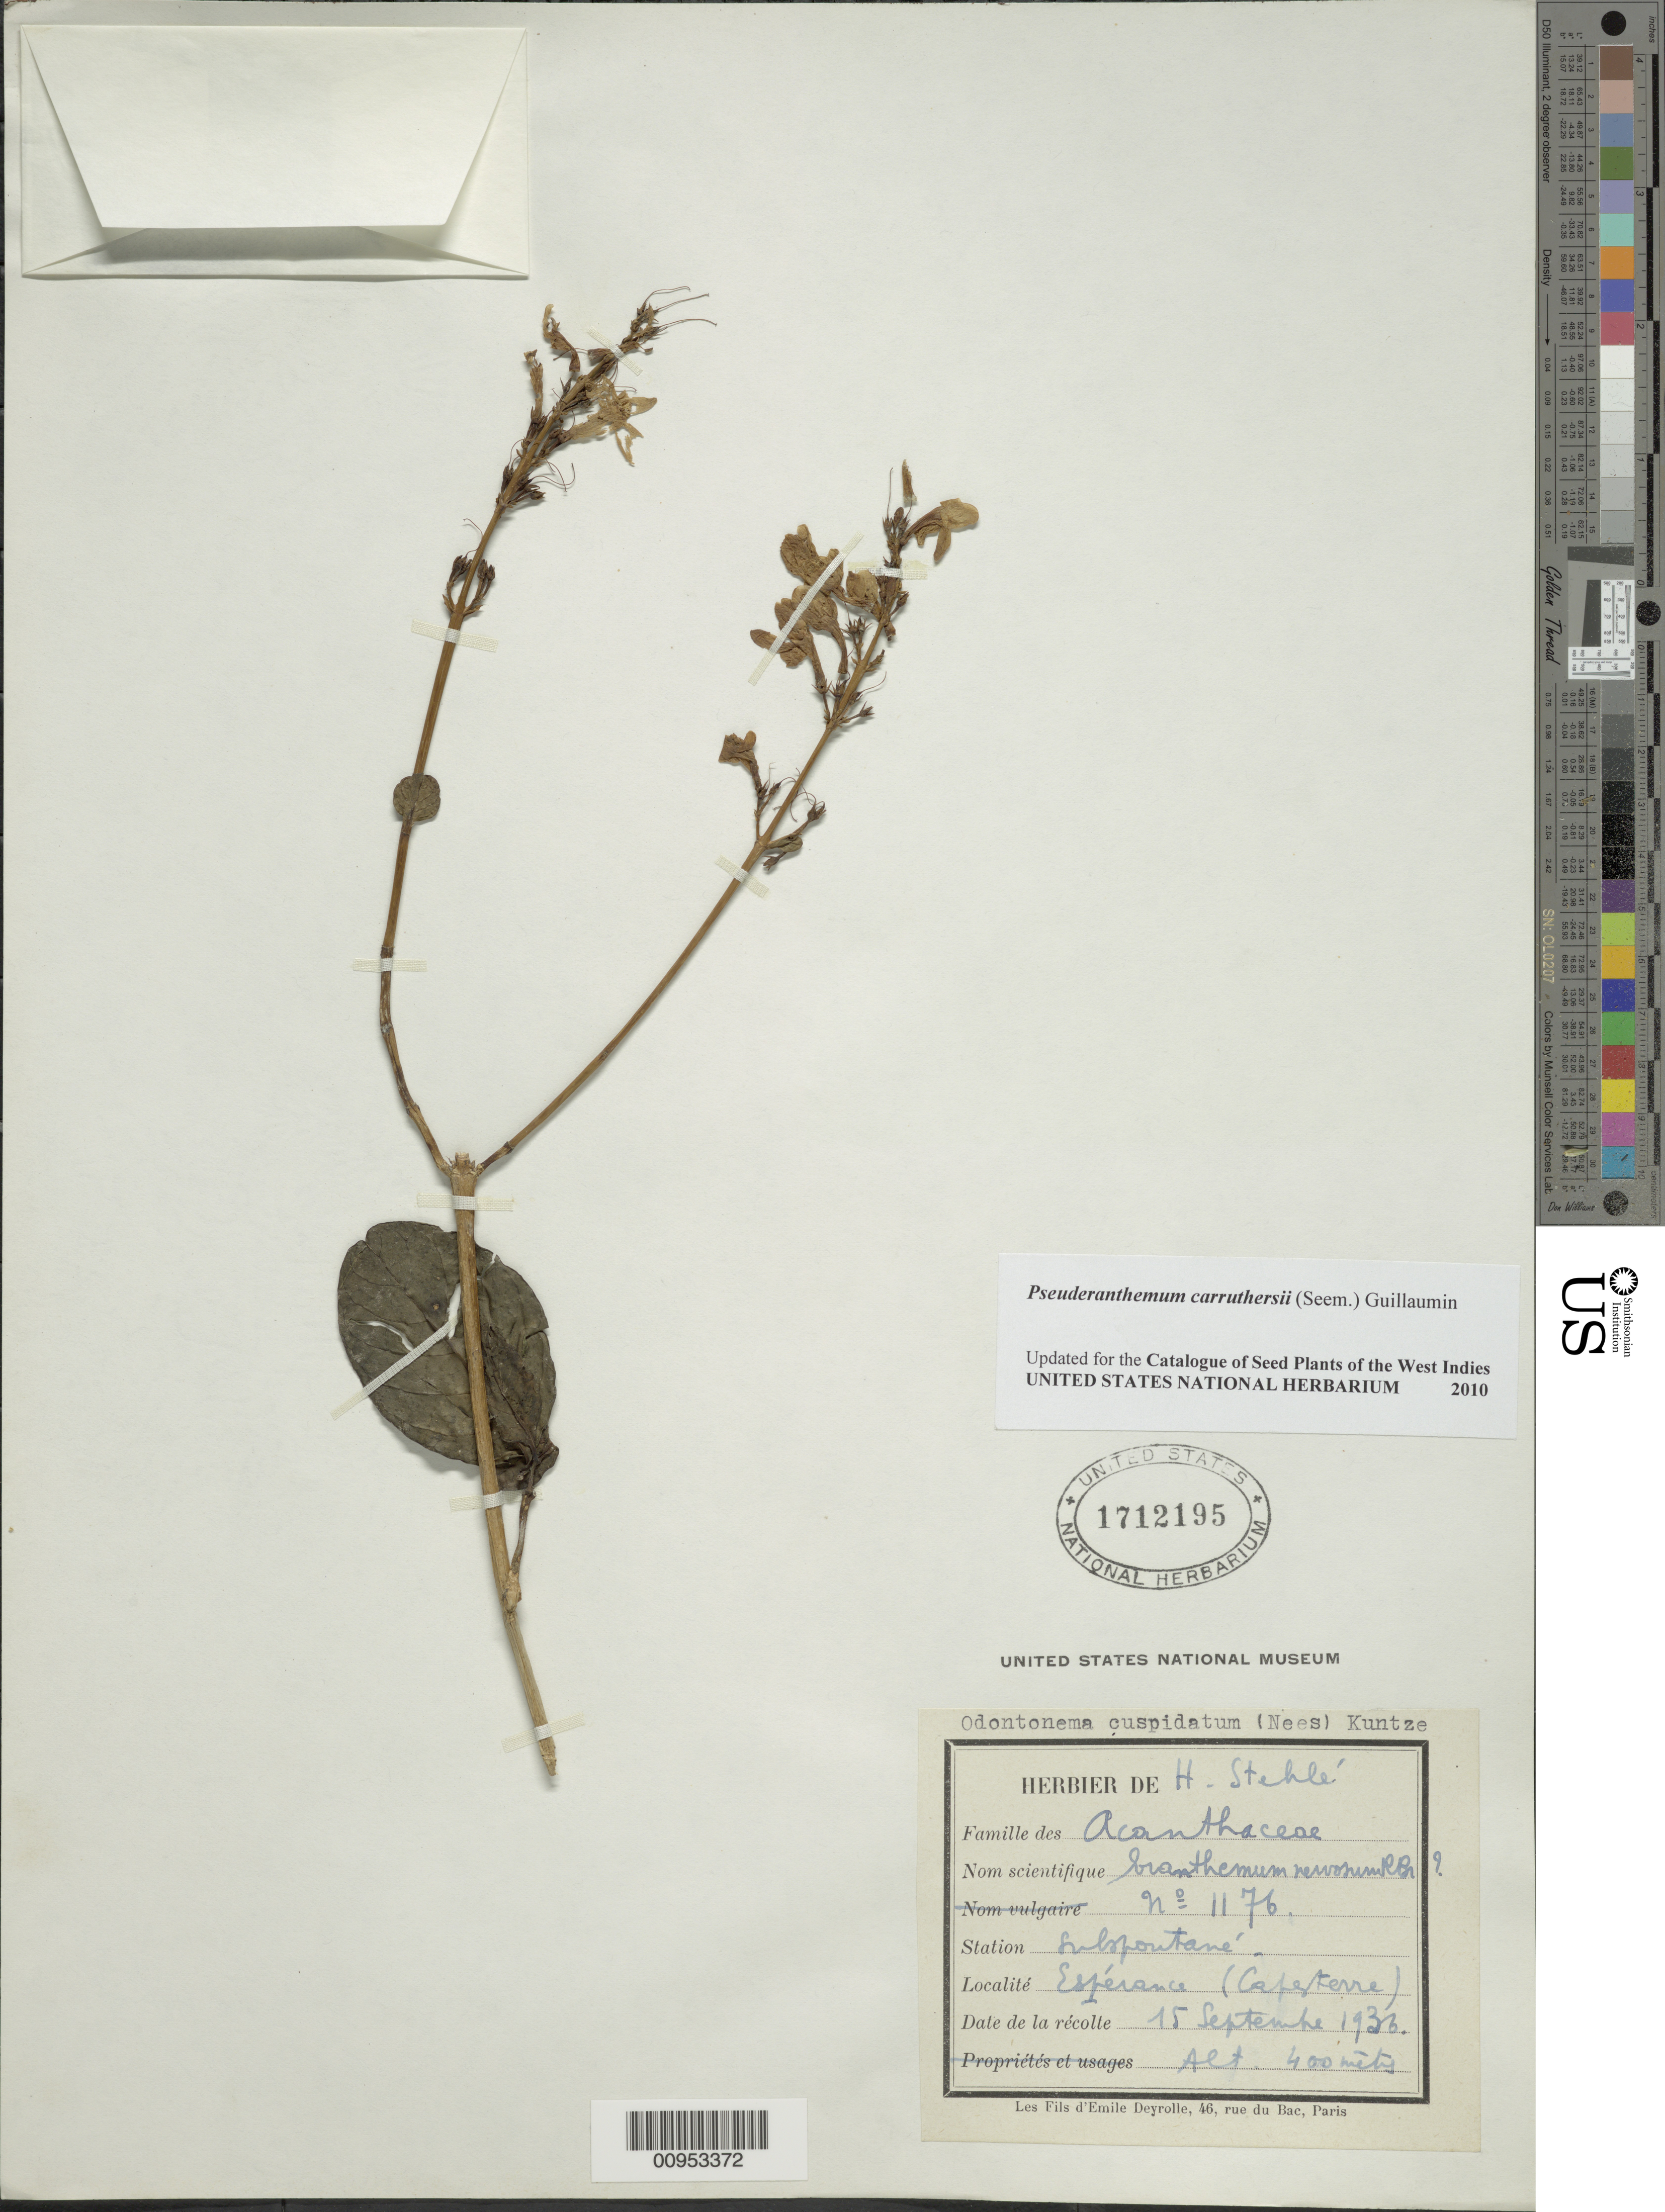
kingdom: Plantae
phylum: Tracheophyta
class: Magnoliopsida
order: Lamiales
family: Acanthaceae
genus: Pseuderanthemum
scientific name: Pseuderanthemum carruthersii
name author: (Seem.) Guillaumin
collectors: H. Stehlé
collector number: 1176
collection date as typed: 15 Sep 1936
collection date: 1936-09-15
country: Guadeloupe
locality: Espérance (Capesterre)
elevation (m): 400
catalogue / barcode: US 1712195